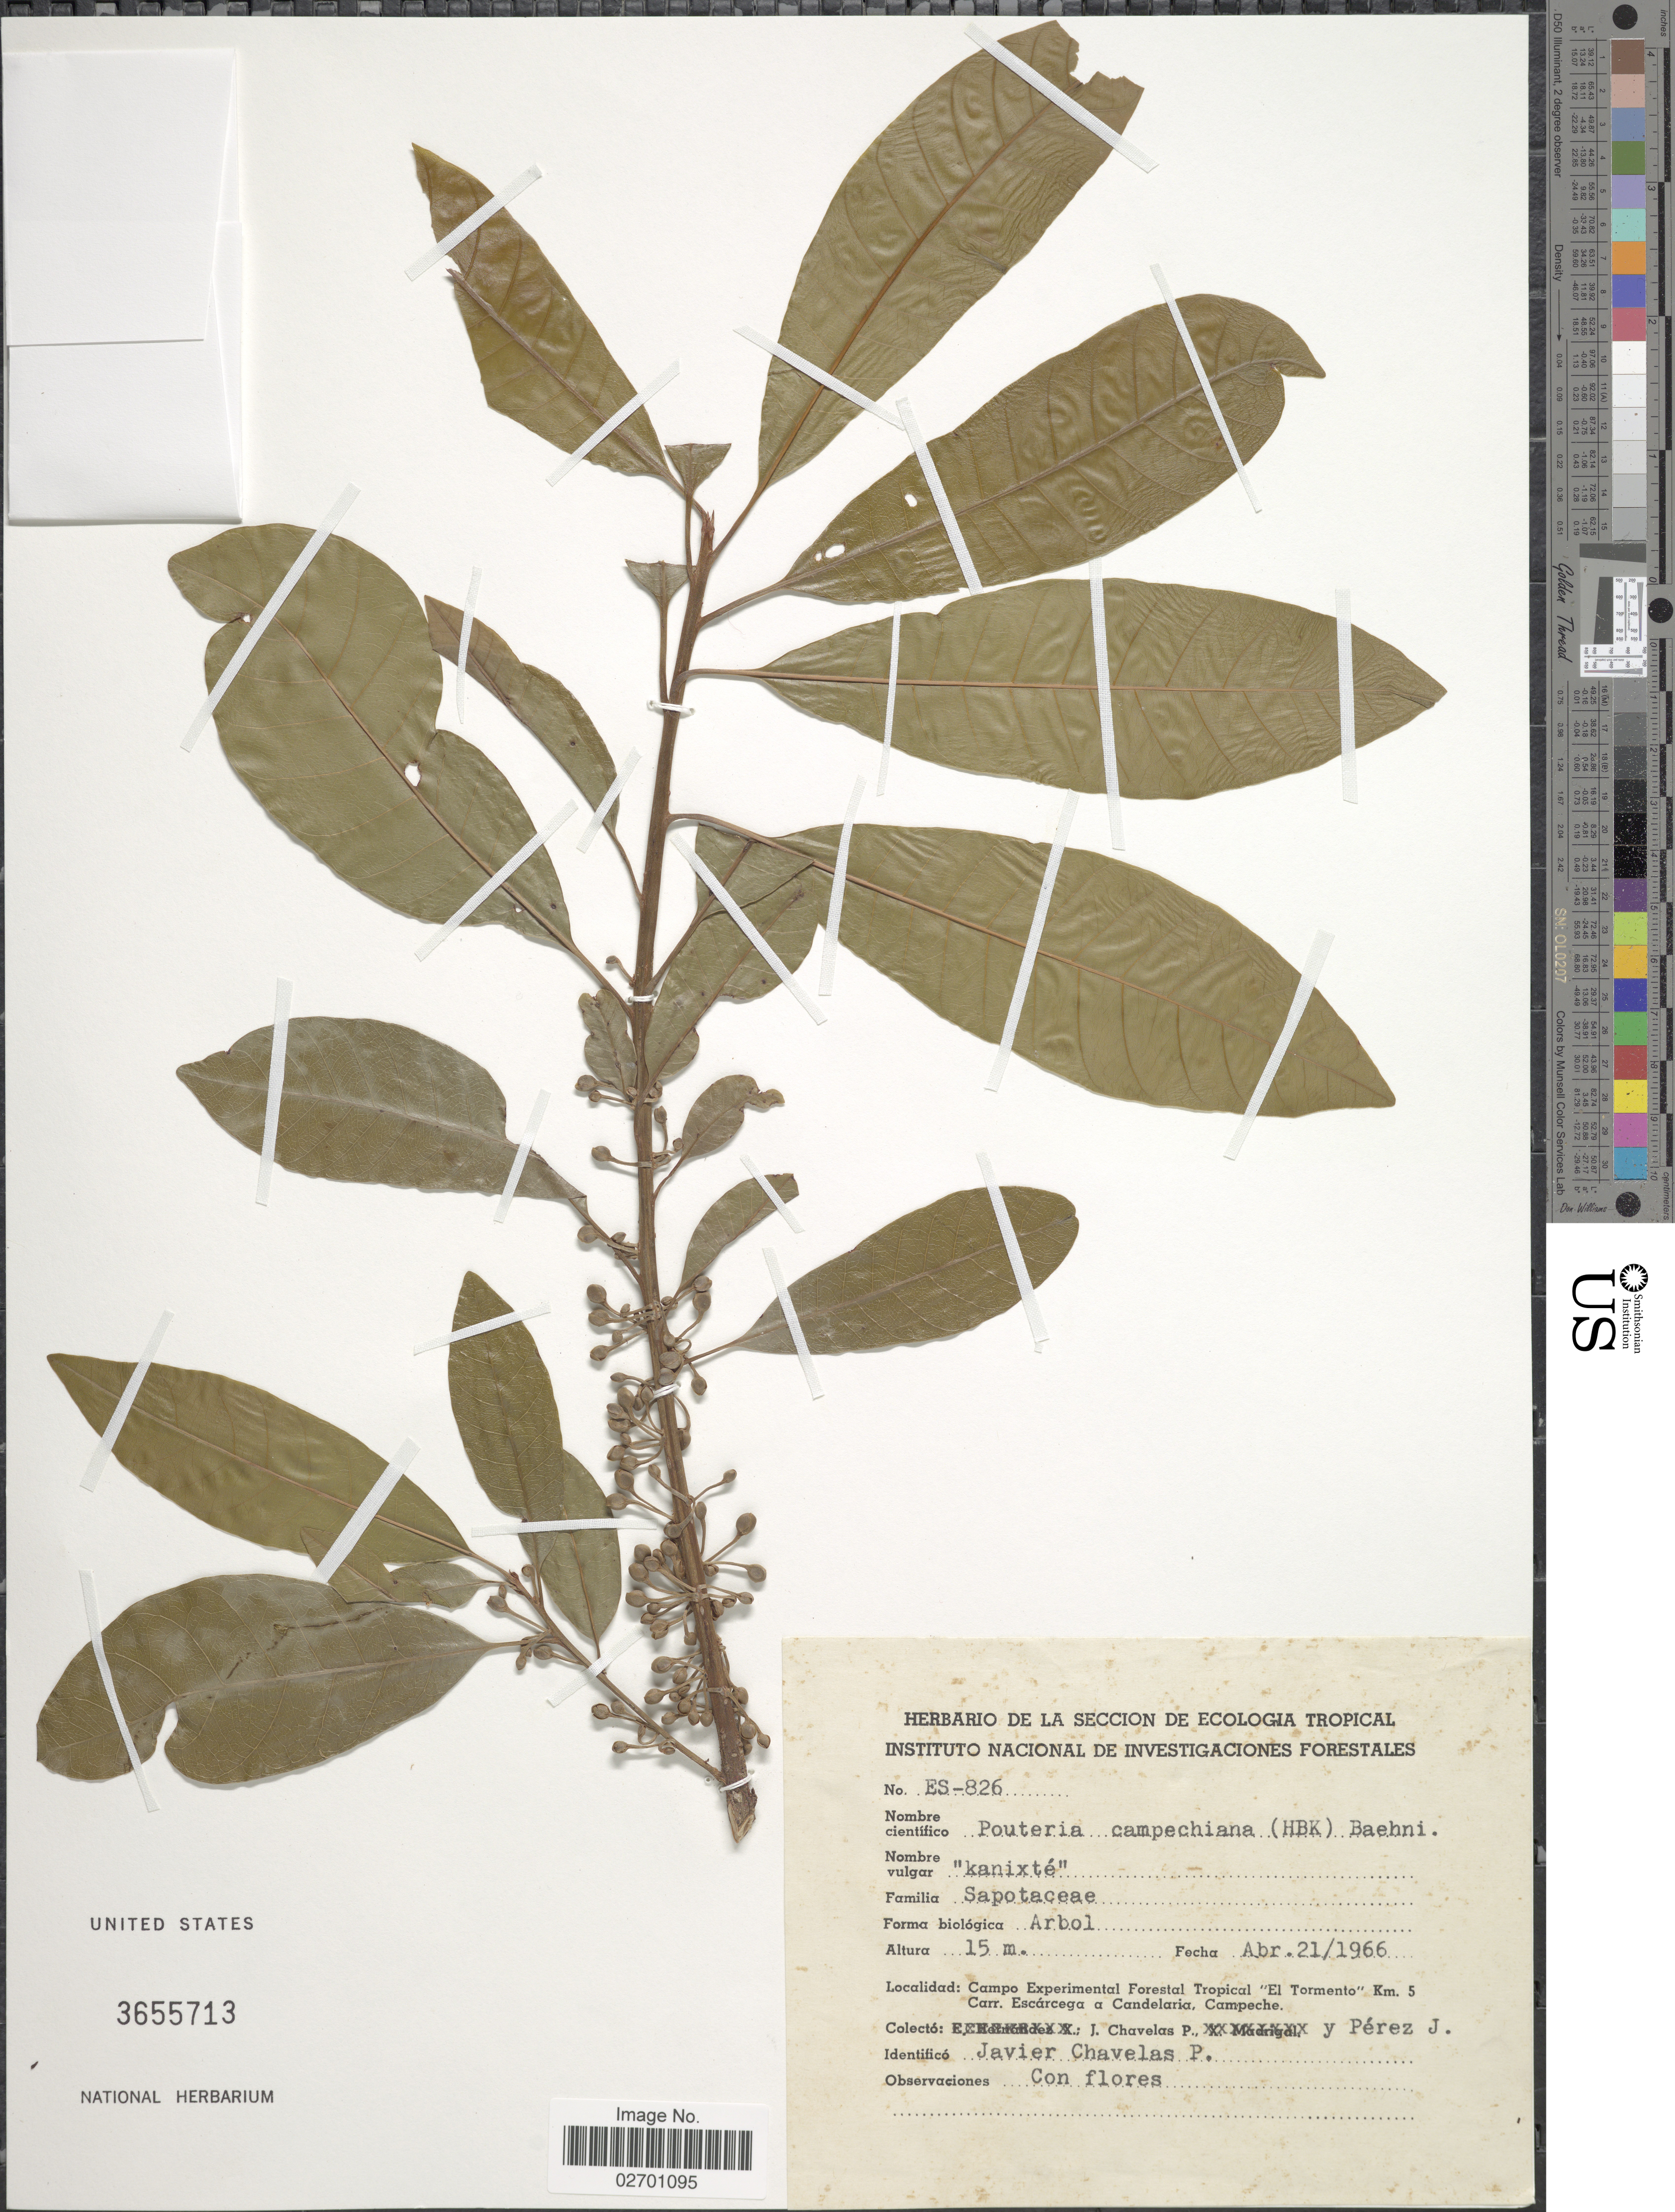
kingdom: Plantae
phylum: Tracheophyta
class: Magnoliopsida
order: Ericales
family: Sapotaceae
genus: Pouteria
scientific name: Pouteria campechiana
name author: (Kunth) Baehni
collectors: J. Chavelas P. & J. Perez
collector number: ES-826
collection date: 1966-04-21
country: Mexico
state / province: Campeche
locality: Campo Experimental Forestal Tropical "El Tormento" Km. 5 Carr. Escarcega a Candelaria, Campeche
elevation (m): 15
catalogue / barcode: US 3655713